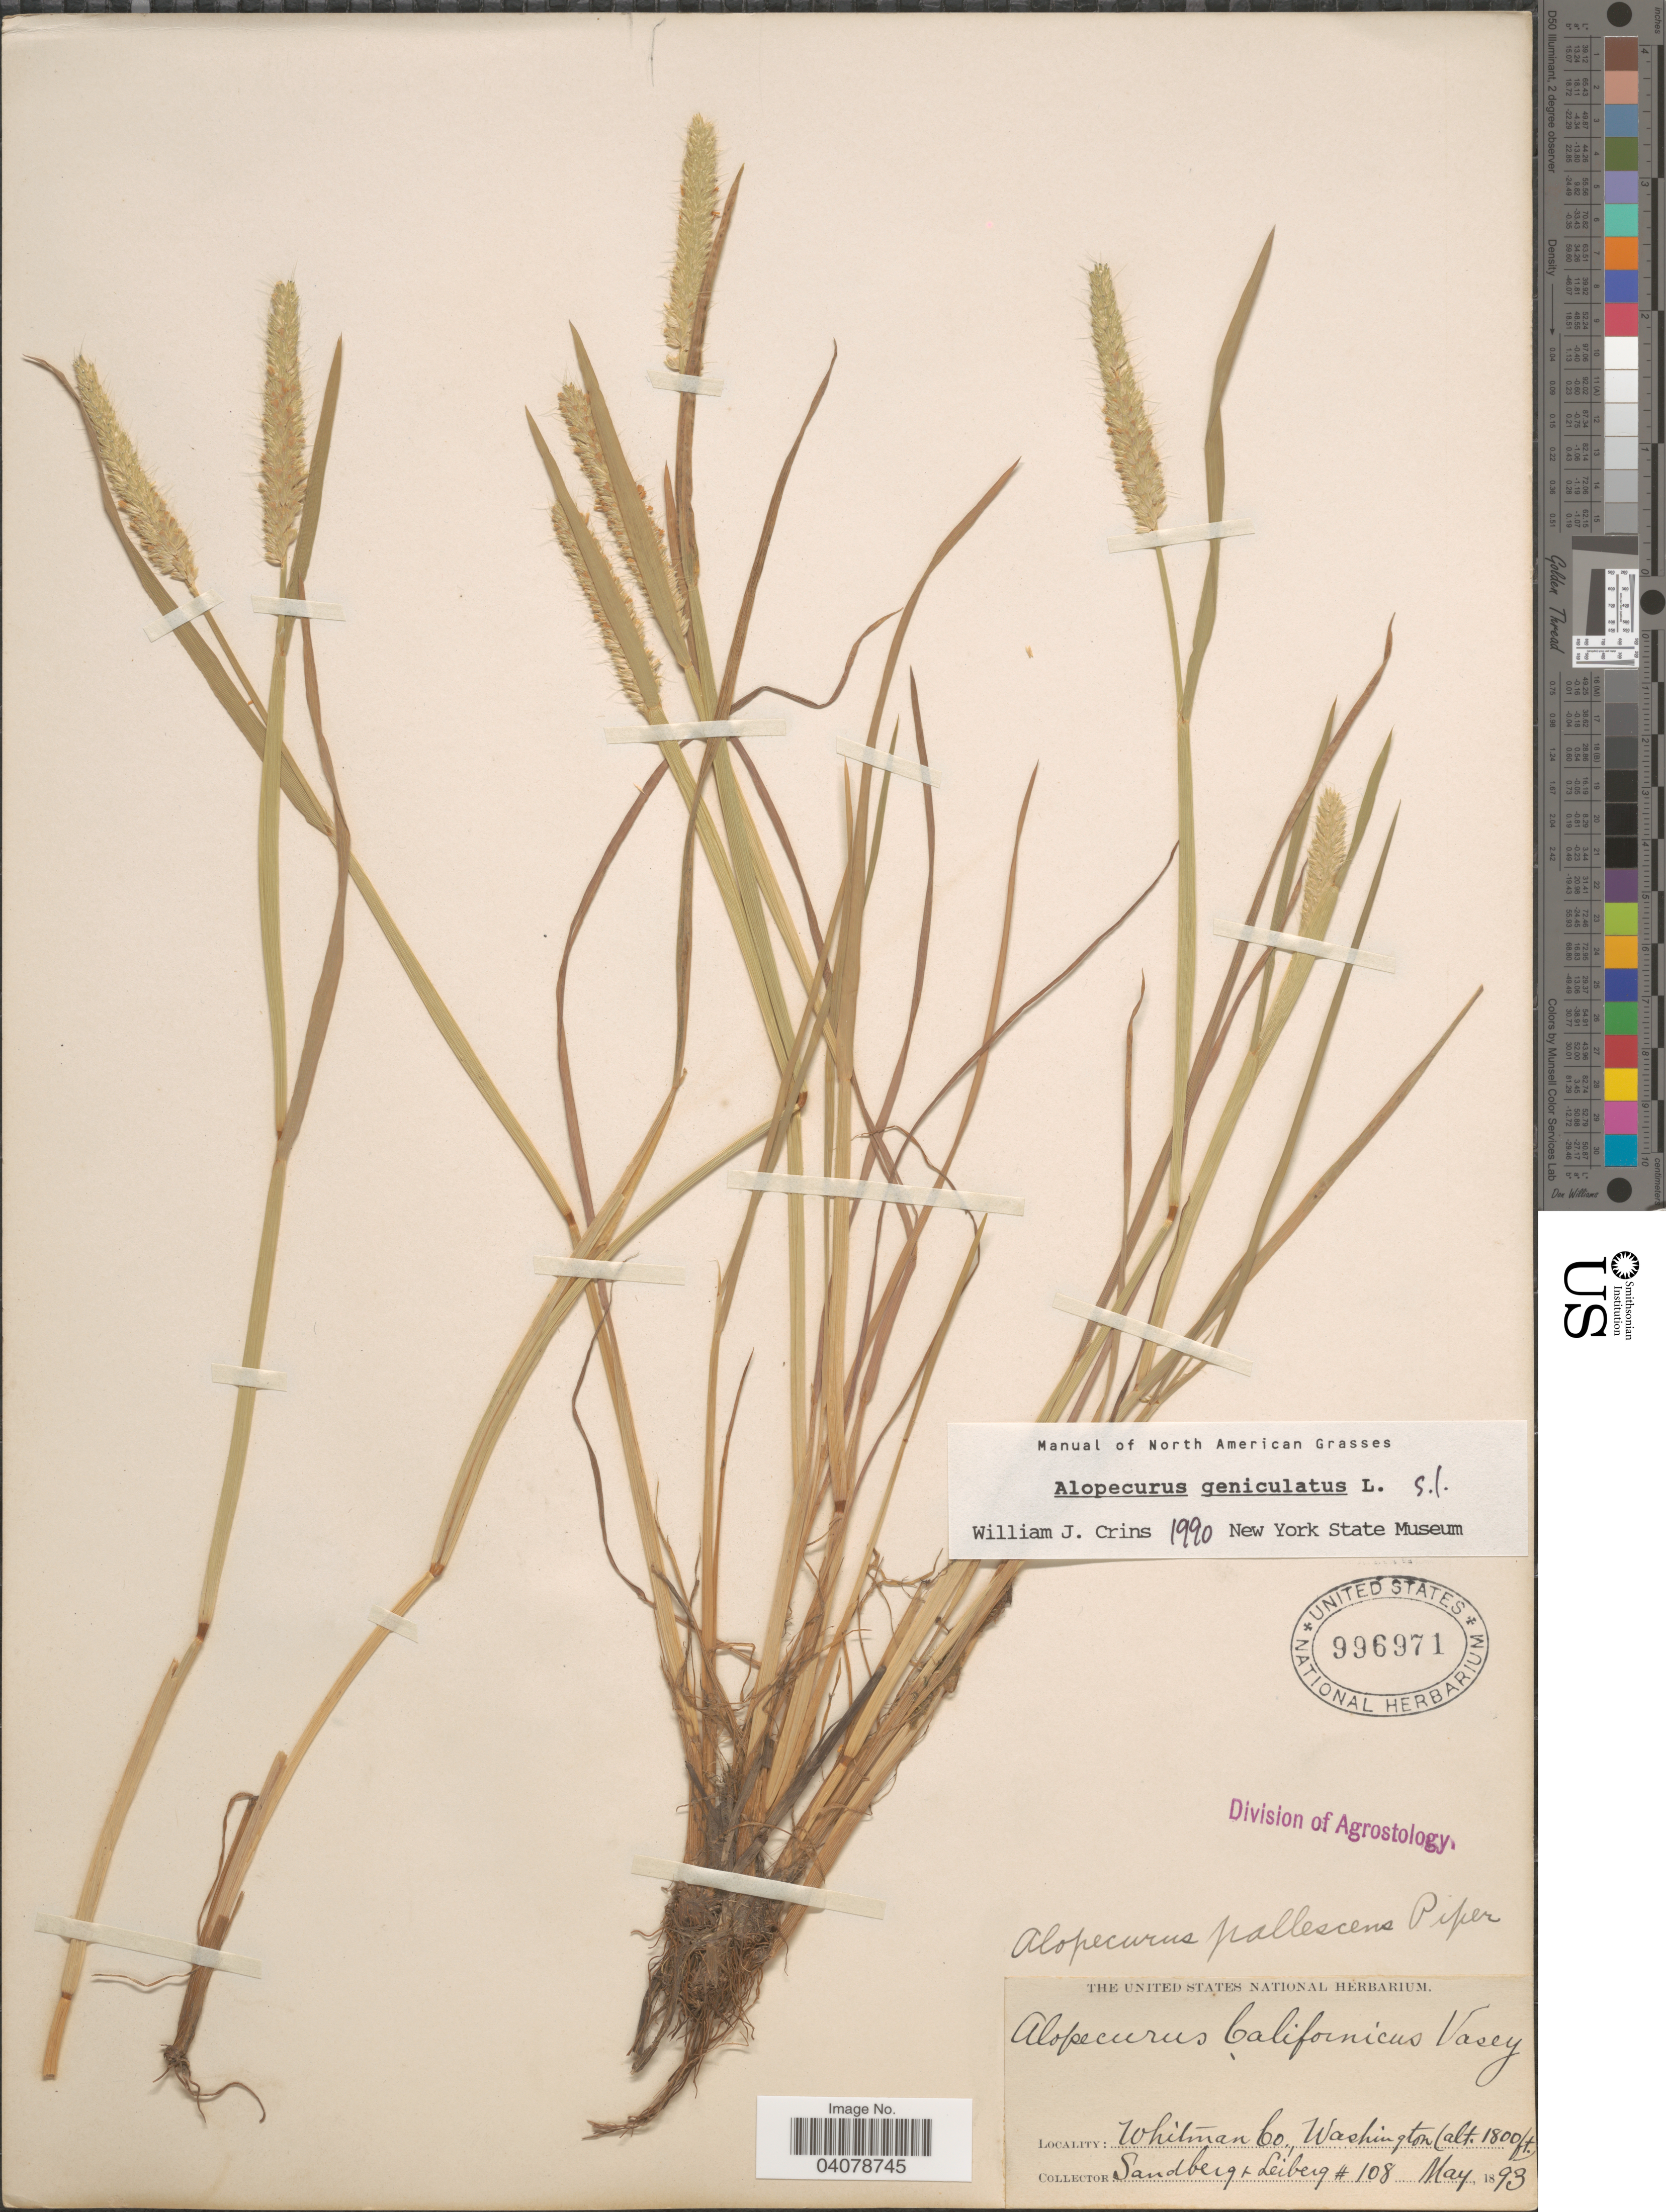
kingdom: Plantae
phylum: Tracheophyta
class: Liliopsida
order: Poales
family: Poaceae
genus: Alopecurus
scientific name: Alopecurus geniculatus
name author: L.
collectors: Sandberg & -. Leiberg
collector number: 108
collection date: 1893-05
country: United States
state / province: Washington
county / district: Whitman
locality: Whitman Co.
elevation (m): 549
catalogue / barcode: US 996971